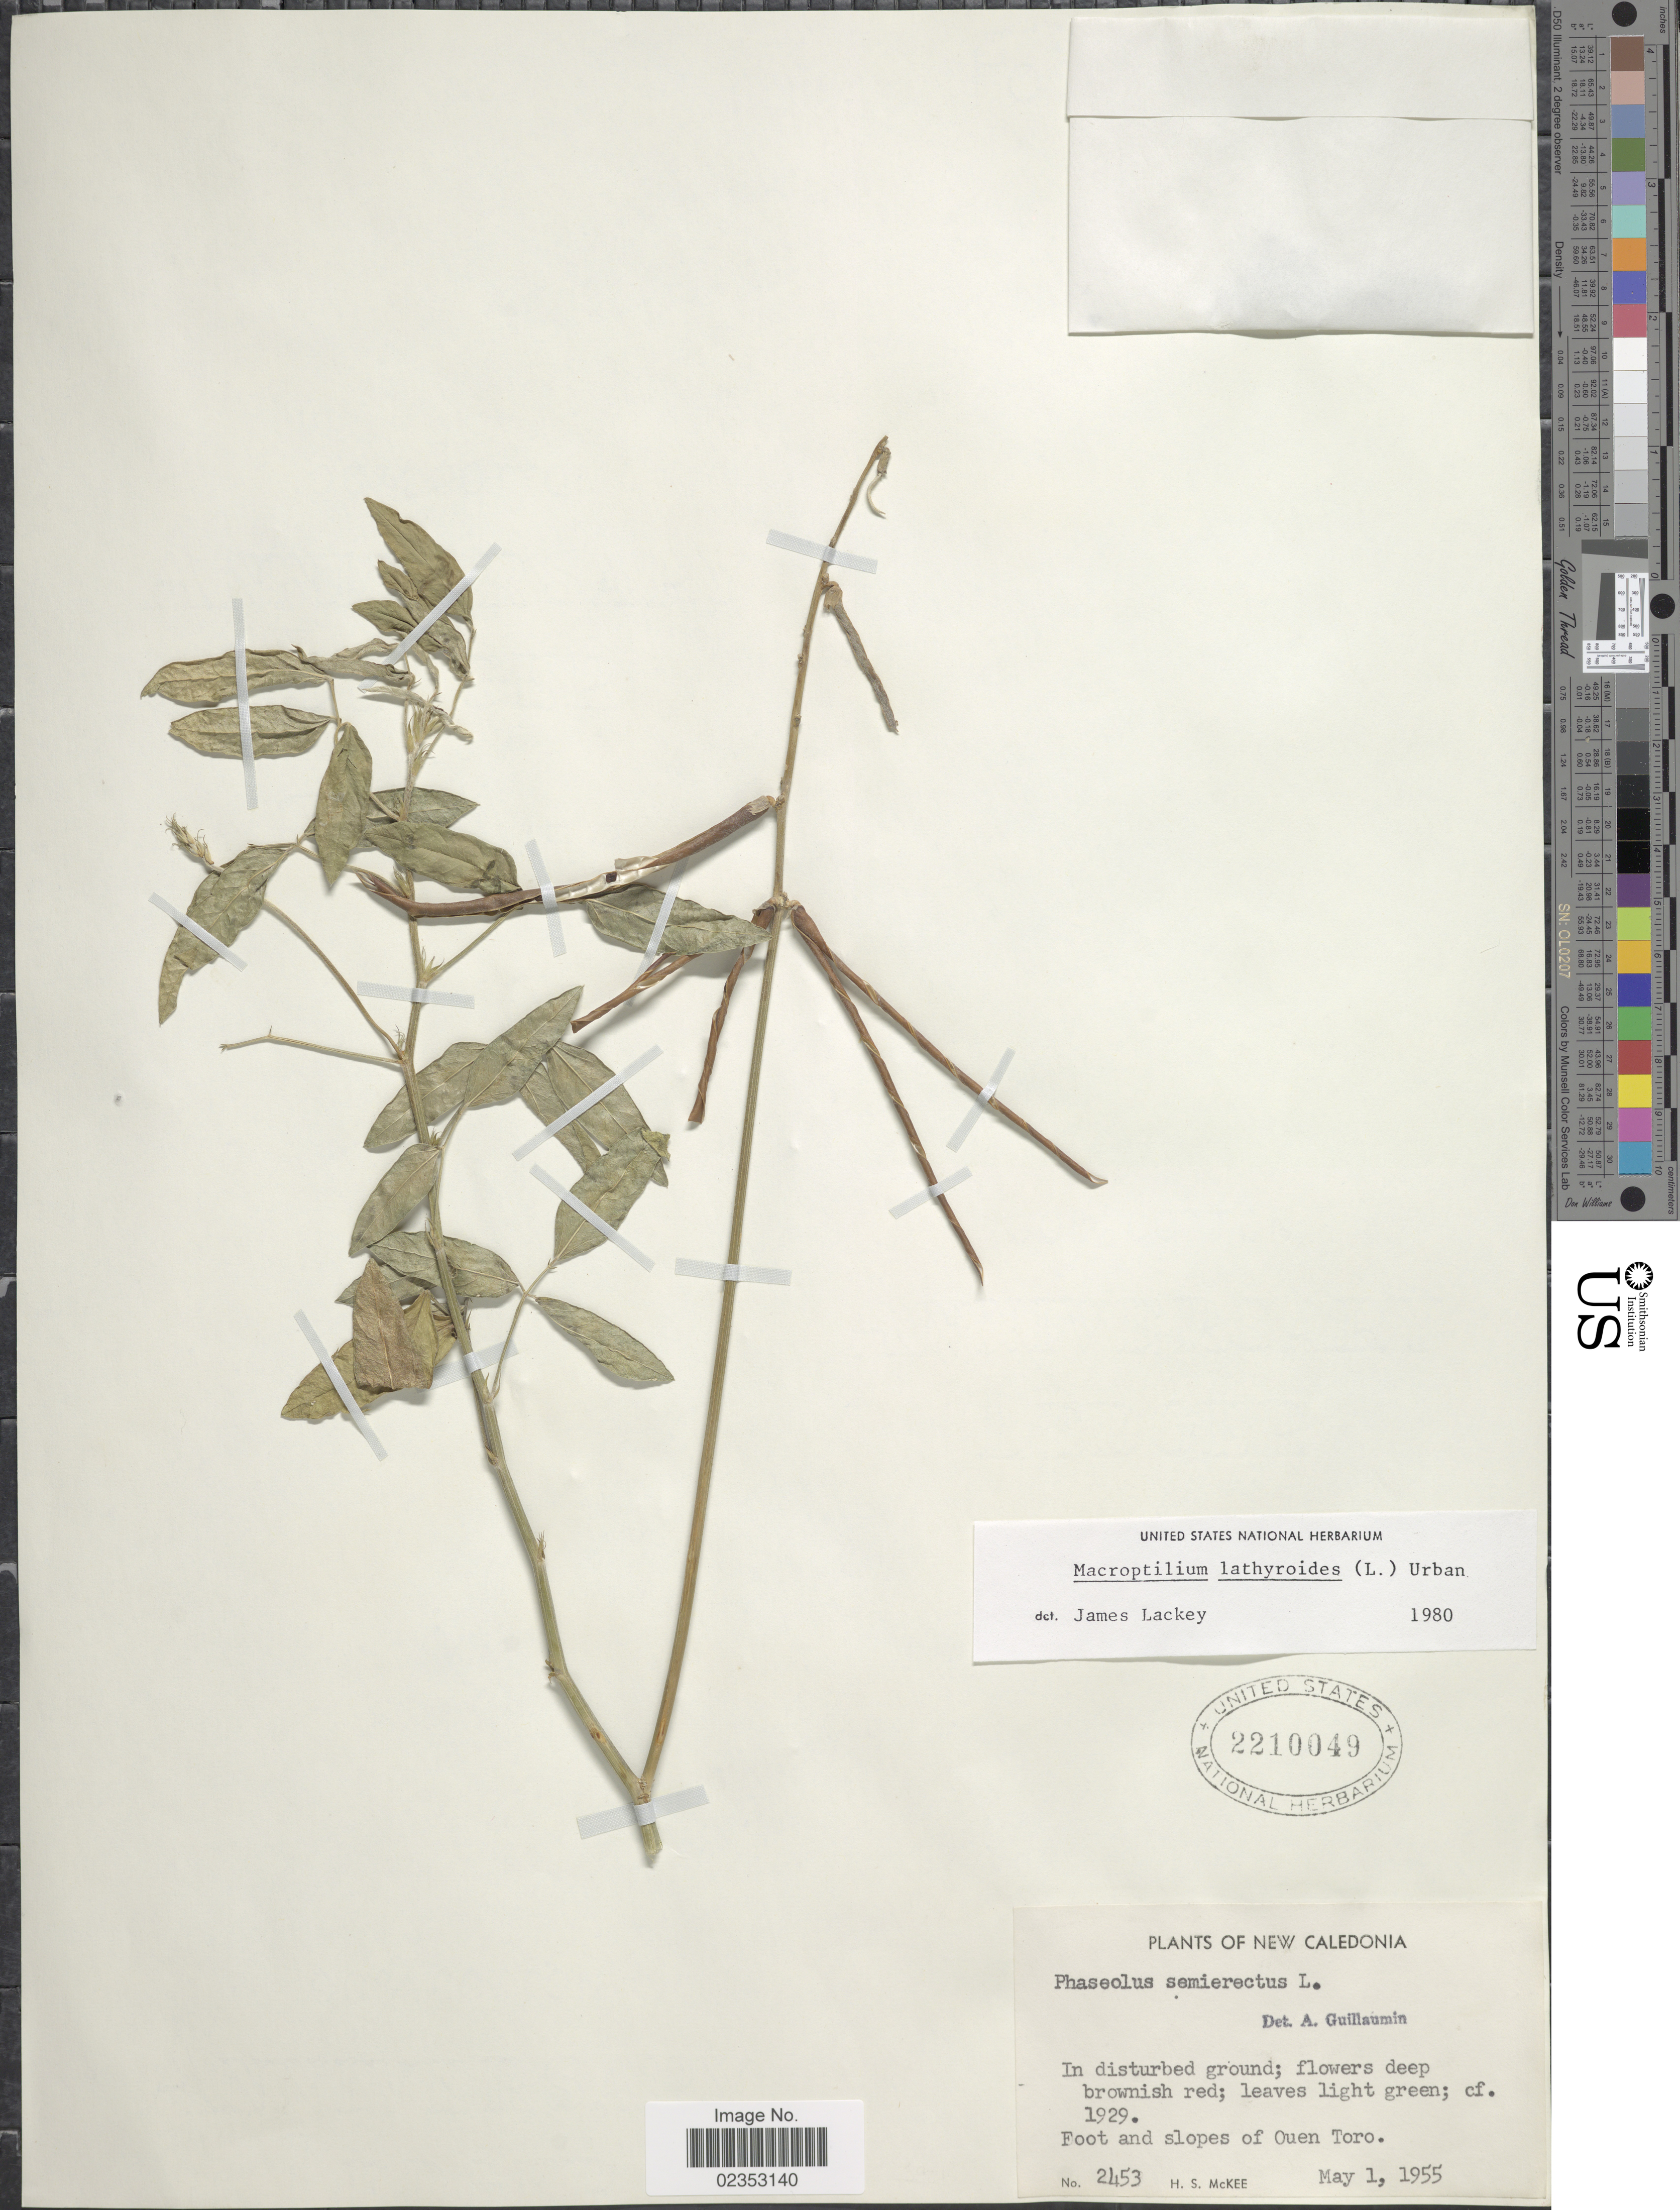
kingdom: Plantae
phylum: Tracheophyta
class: Magnoliopsida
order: Fabales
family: Fabaceae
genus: Macroptilium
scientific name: Macroptilium lathyroides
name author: (L.) Urb.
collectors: H. S. McKee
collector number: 2453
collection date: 1955-05-01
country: New Caledonia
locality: Foot and slopes of Ouen Toro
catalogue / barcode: US 2210049